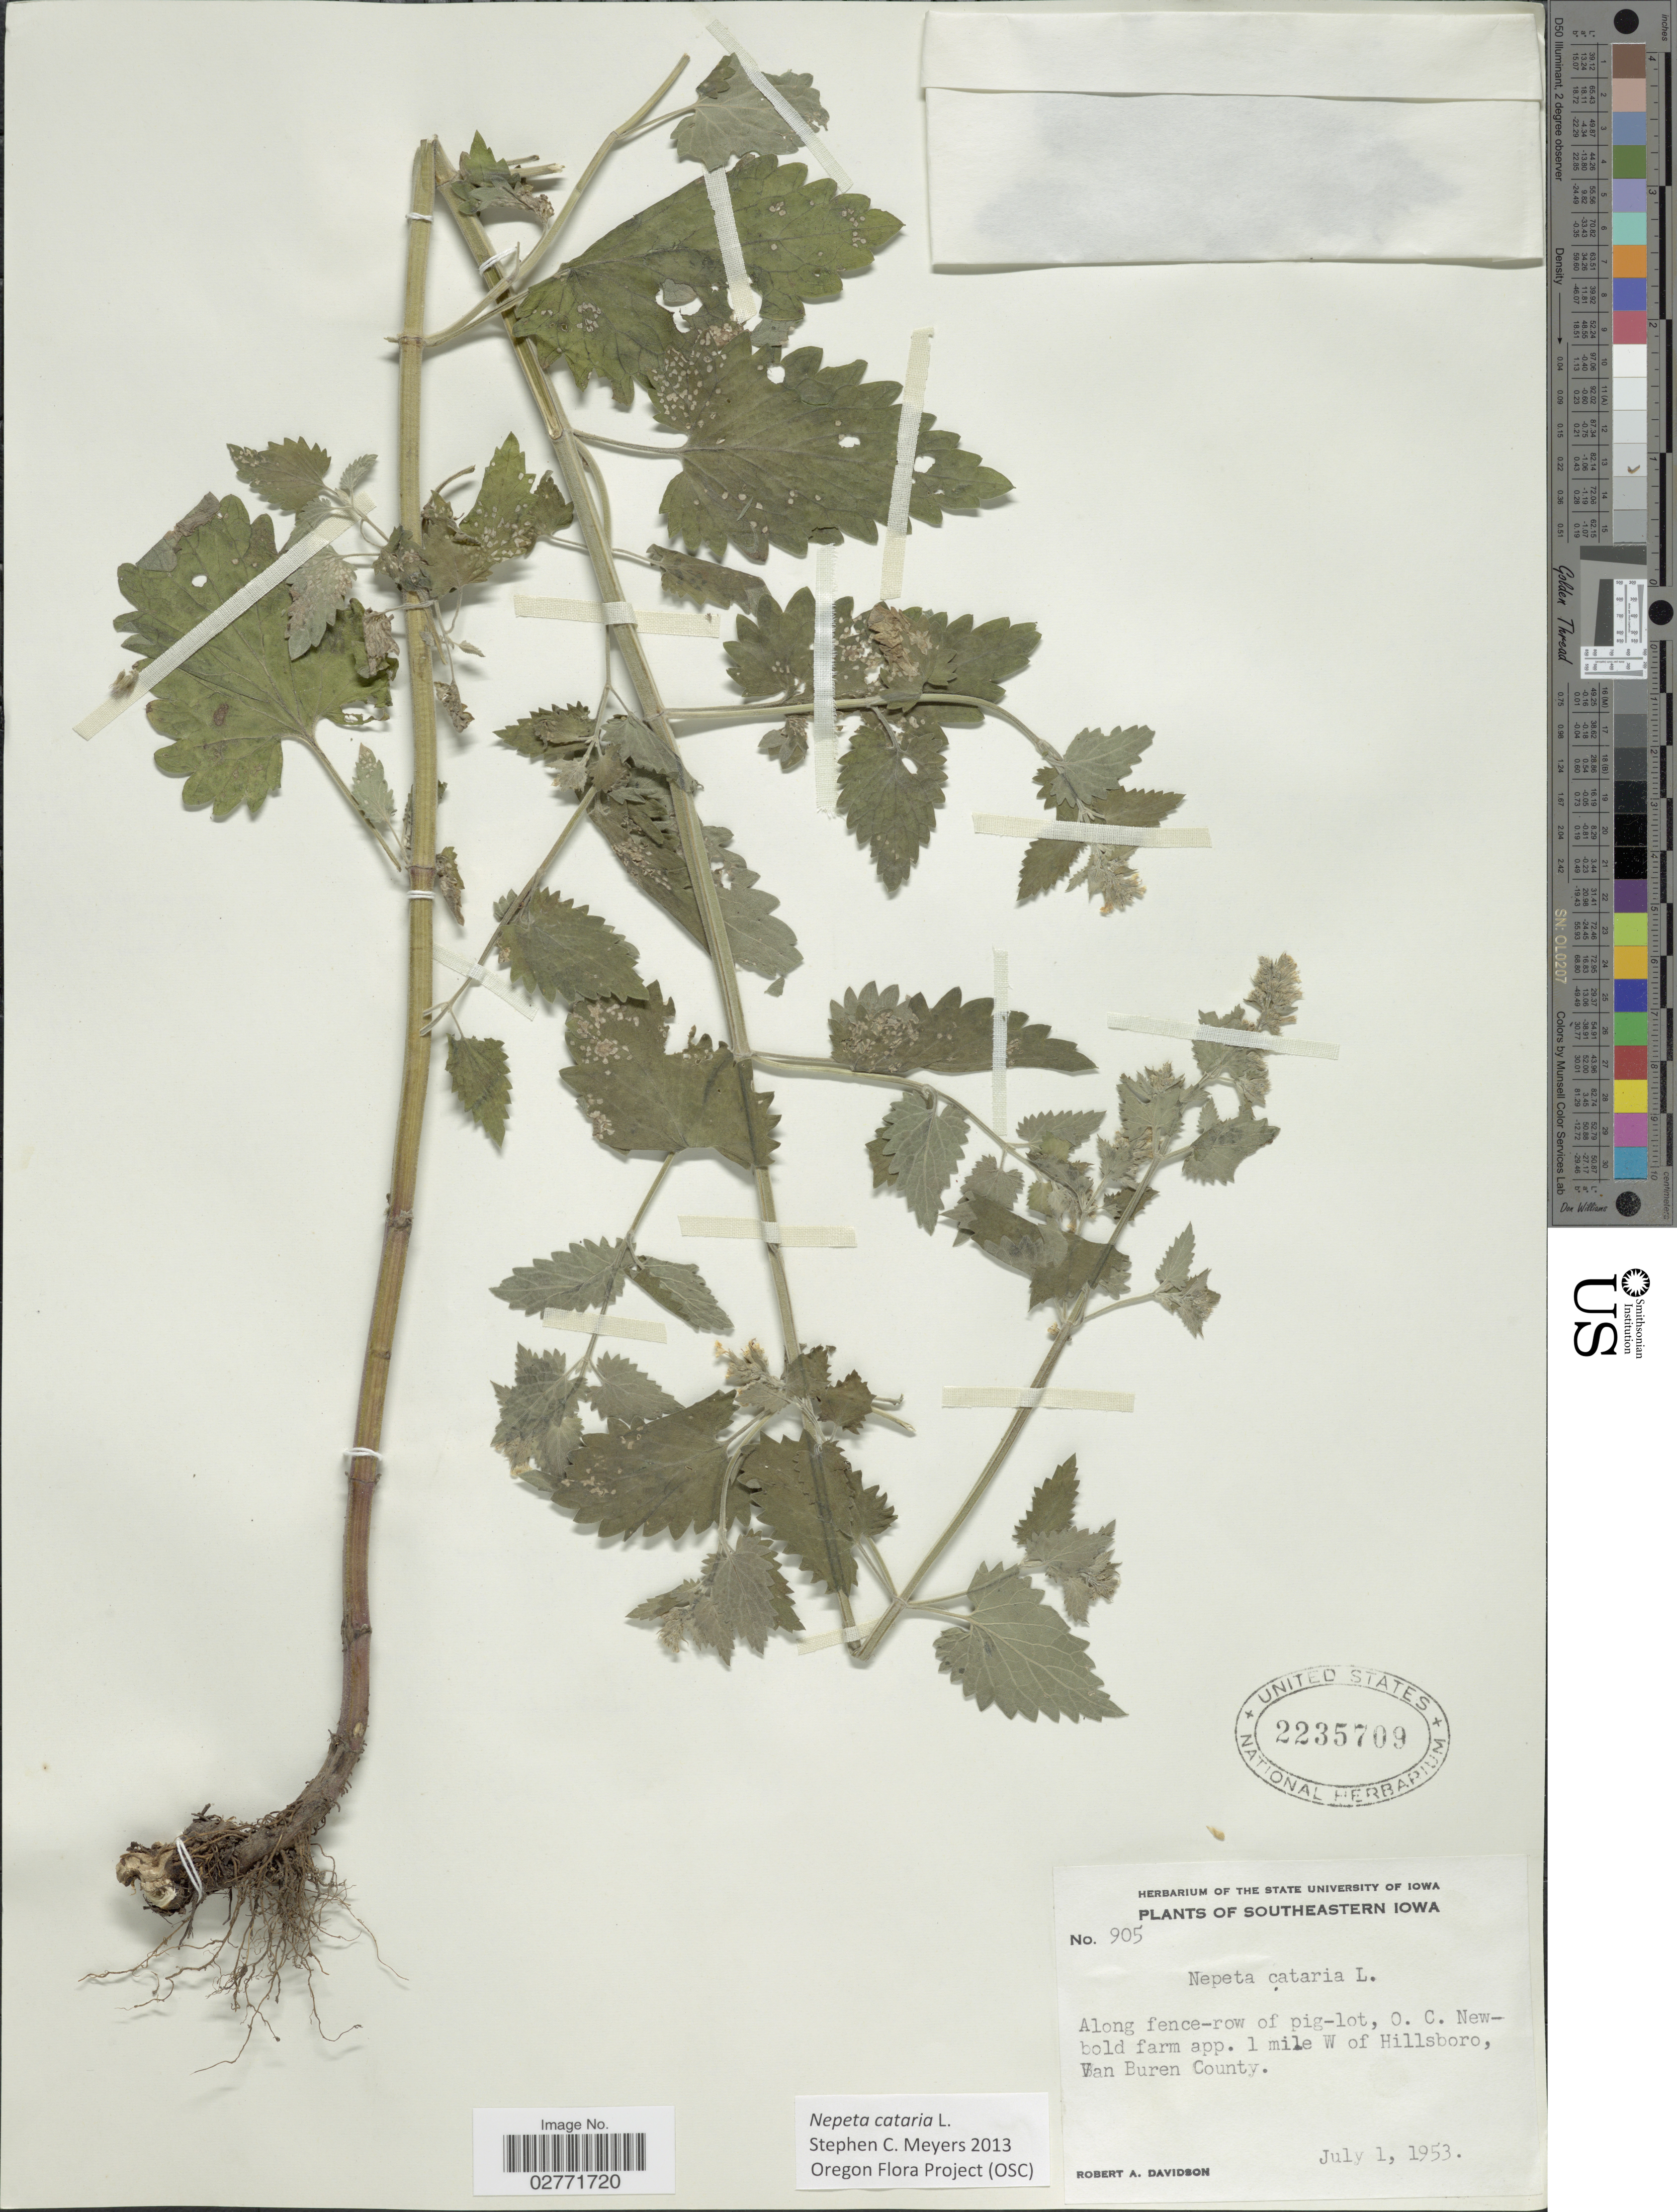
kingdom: Plantae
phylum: Tracheophyta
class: Magnoliopsida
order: Lamiales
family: Lamiaceae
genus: Nepeta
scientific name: Nepeta cataria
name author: L.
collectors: R. A. Davidson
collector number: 905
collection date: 1953-07-01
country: United States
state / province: Iowa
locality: Southeastern Iowa. Along fence-row of pig-lot, O.C. Newbold farm app. 1 mile W of Hillsboro, Van Buren County.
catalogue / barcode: US 2235709